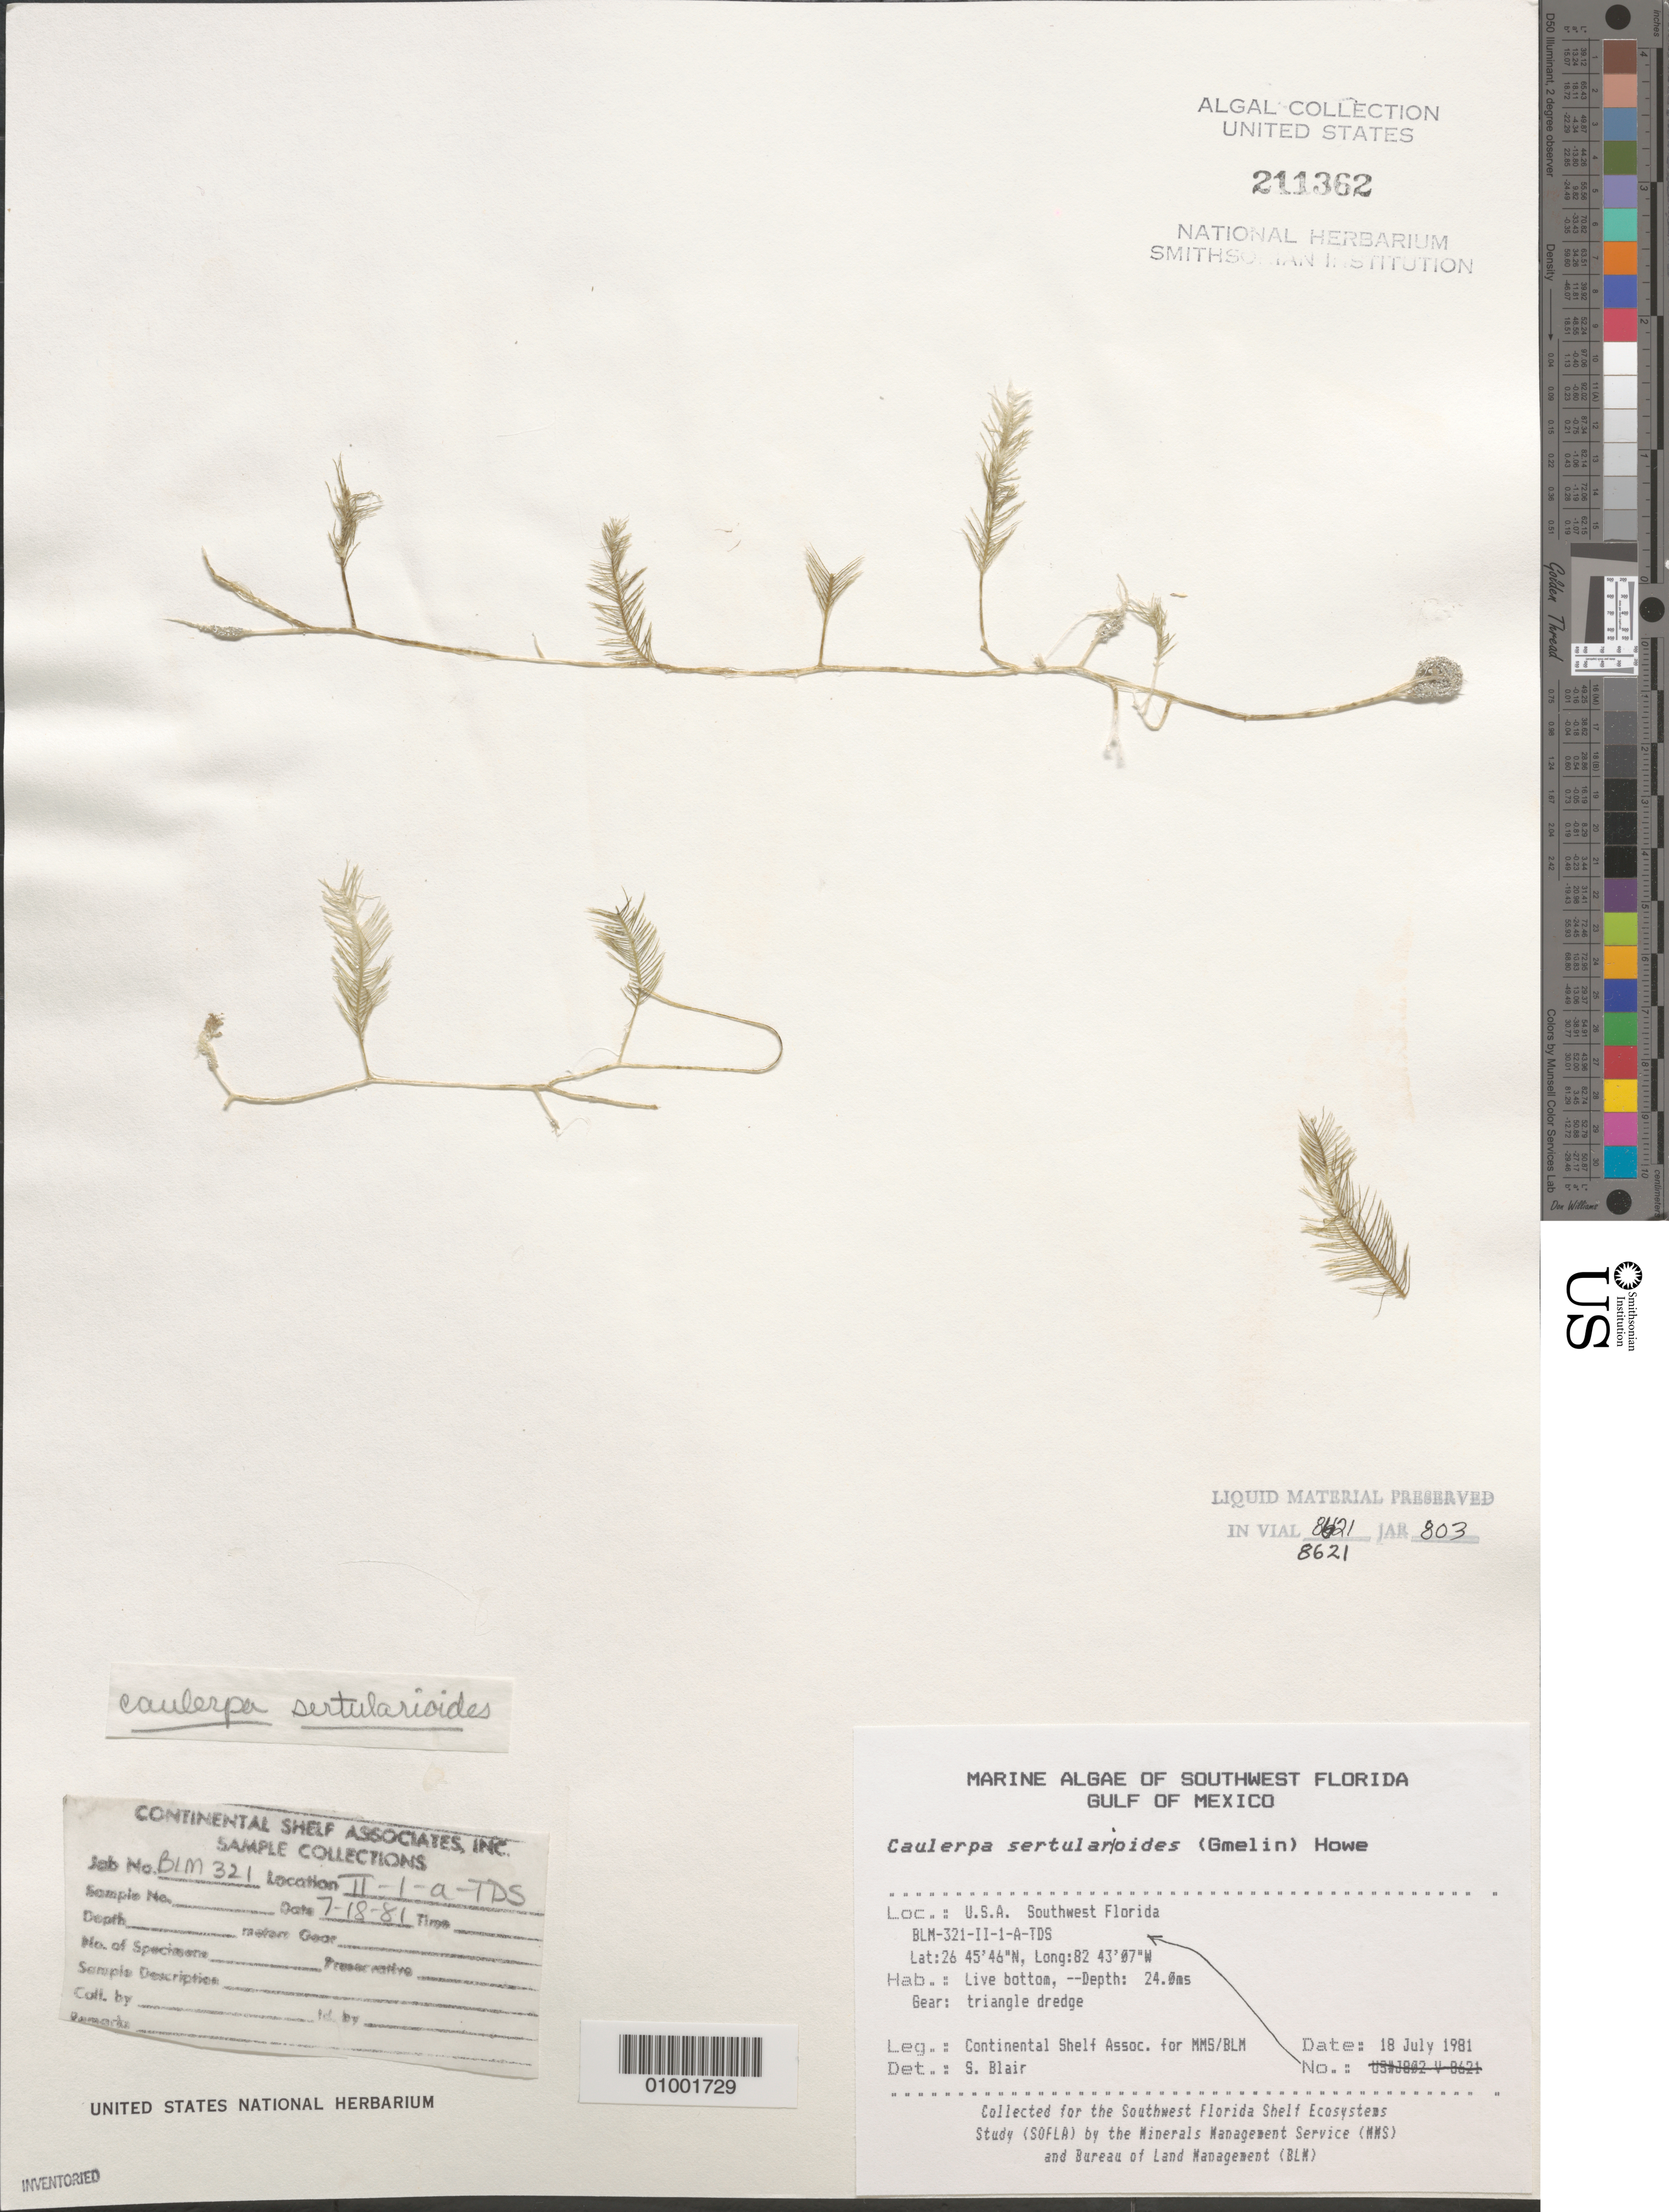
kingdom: Plantae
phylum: Chlorophyta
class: Ulvophyceae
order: Bryopsidales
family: Caulerpaceae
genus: Caulerpa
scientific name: Caulerpa sertularioides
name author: (S.G. Gmel.) M. Howe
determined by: Blair, S. M.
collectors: Continental Shelf Associates for the MMS/BLM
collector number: BLM-321-II-1-A-TDS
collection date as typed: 18 Jul 1981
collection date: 1981-07-18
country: United States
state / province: Florida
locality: Gulf of Mexico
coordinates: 26 45'46"N, 82 43'07"W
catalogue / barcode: US 211362